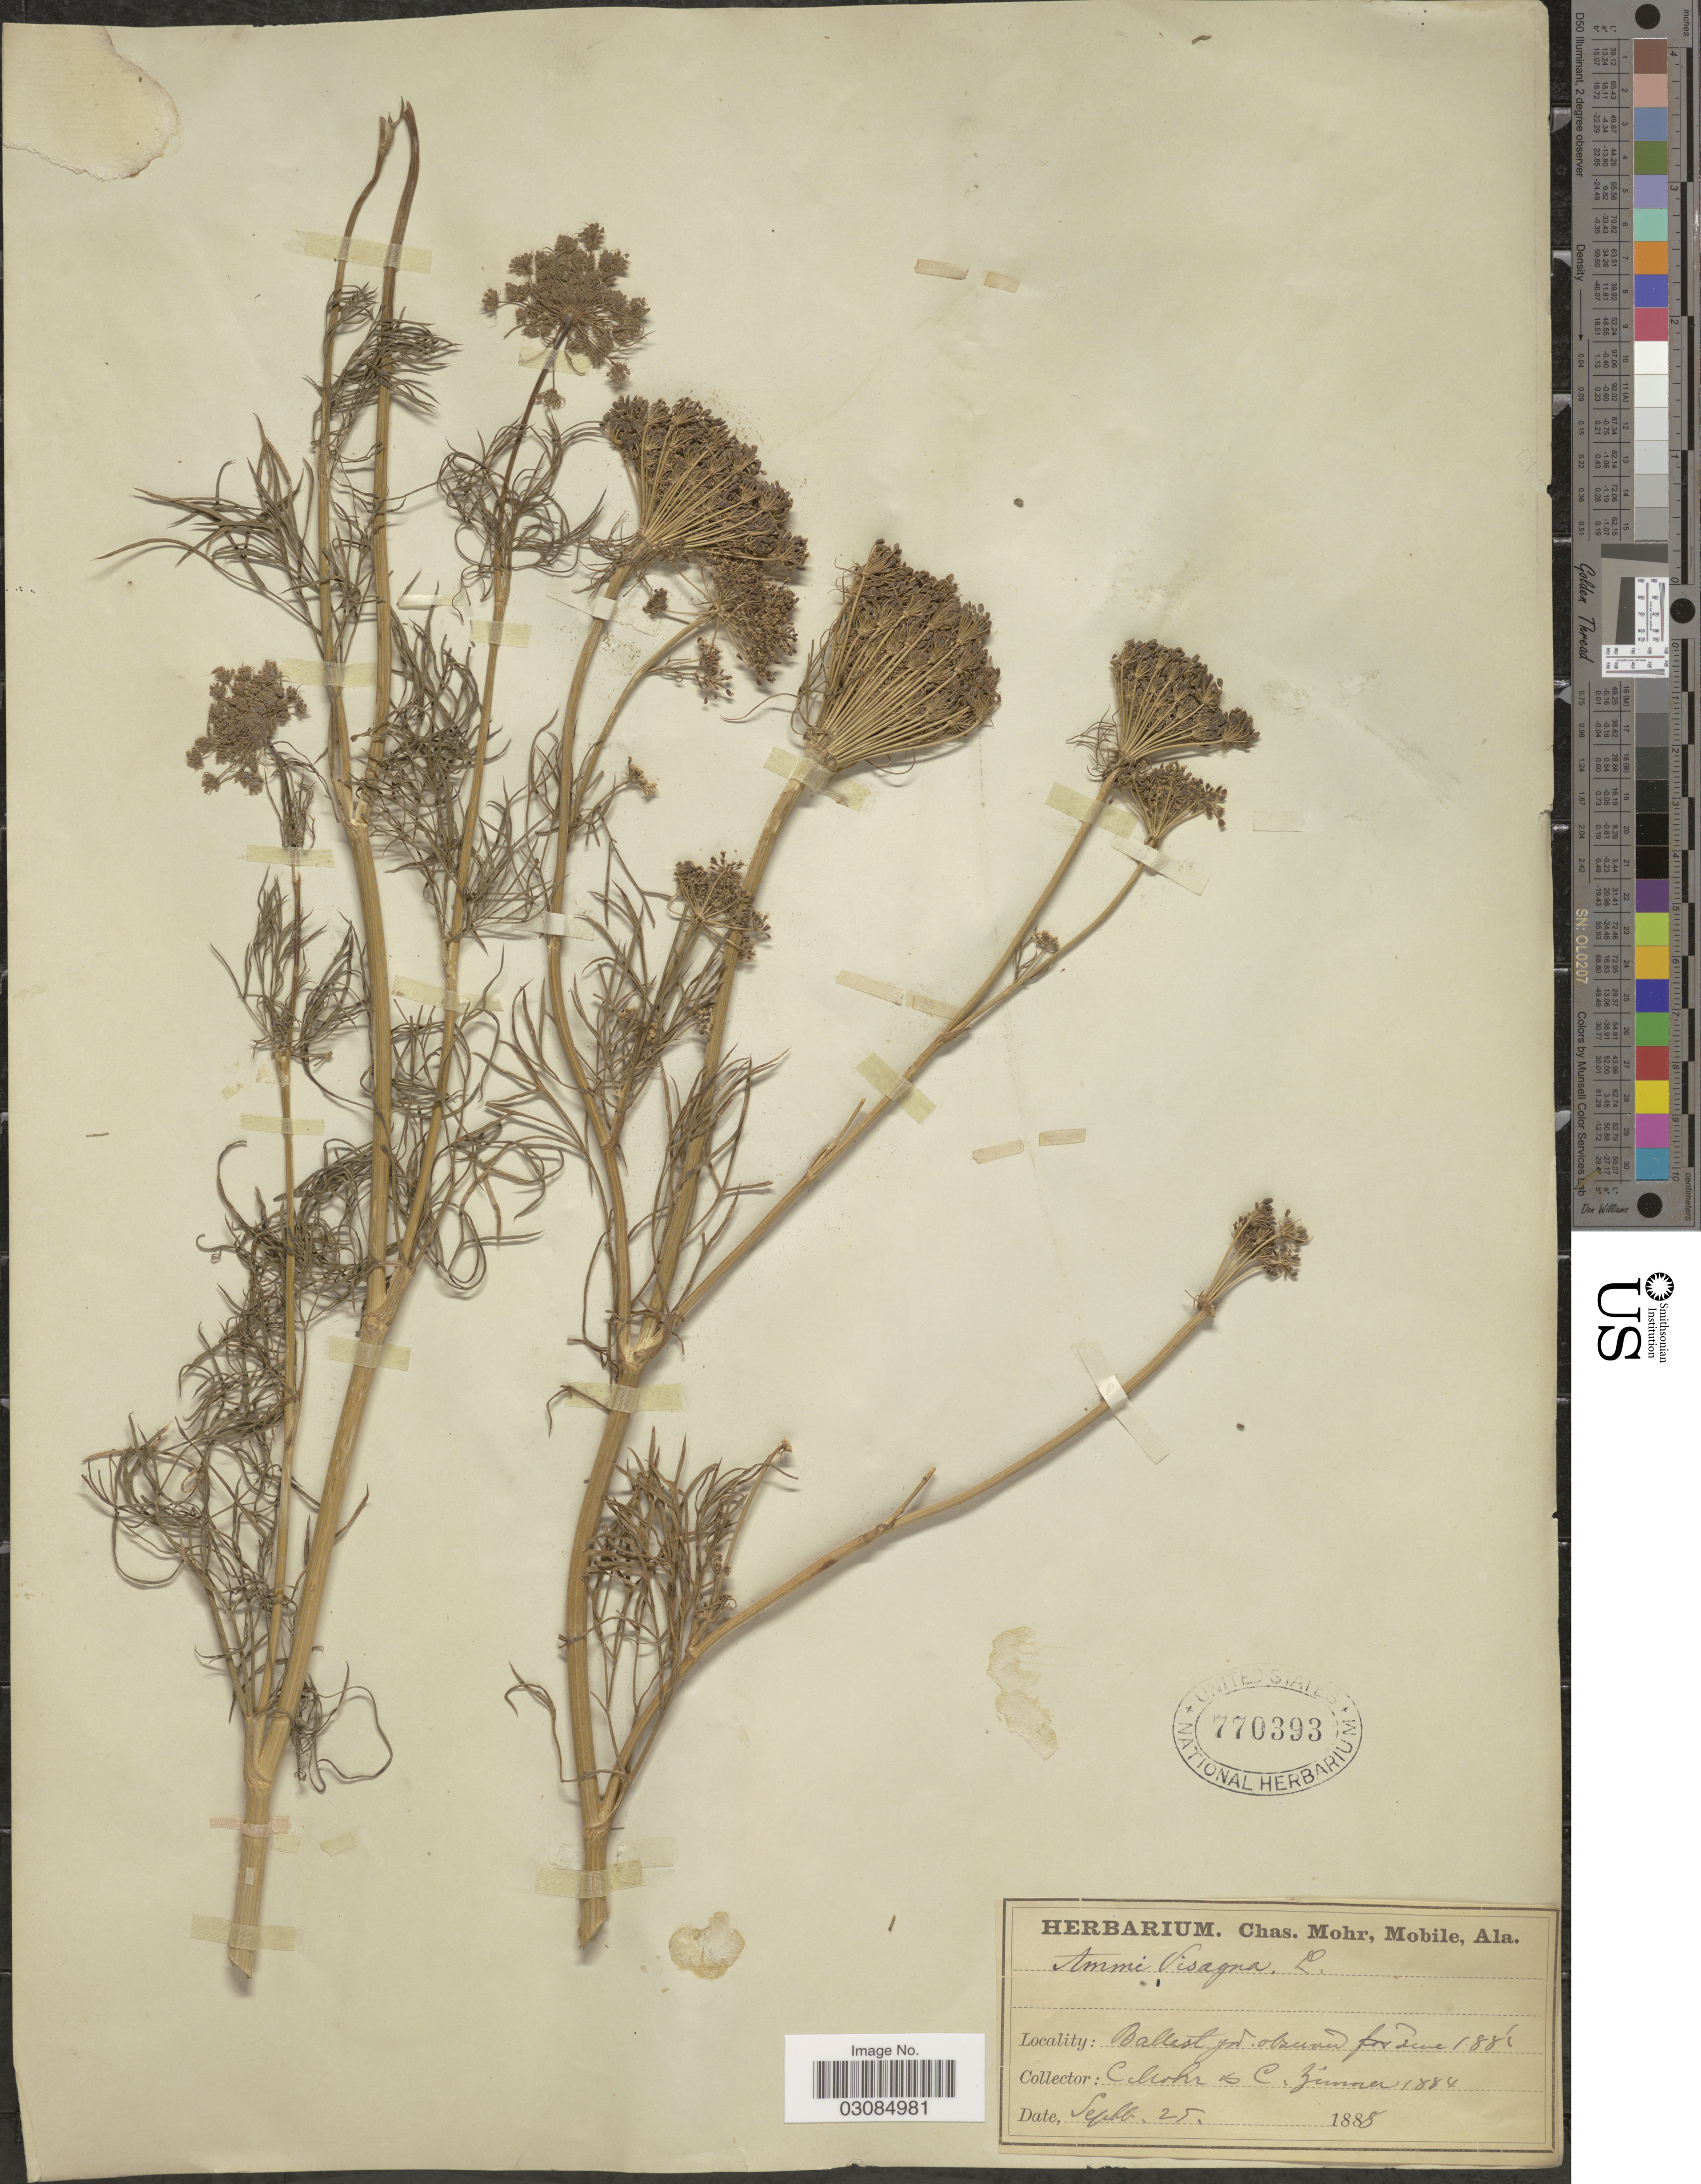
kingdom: Plantae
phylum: Tracheophyta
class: Magnoliopsida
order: Apiales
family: Apiaceae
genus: Ammi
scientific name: Ammi visnaga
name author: (L.) Lam.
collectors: Mohr, C. T. (herbarium) & C. Zinner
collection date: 1888-09-25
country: United States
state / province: Alabama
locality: Ballast grd.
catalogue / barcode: US 770393